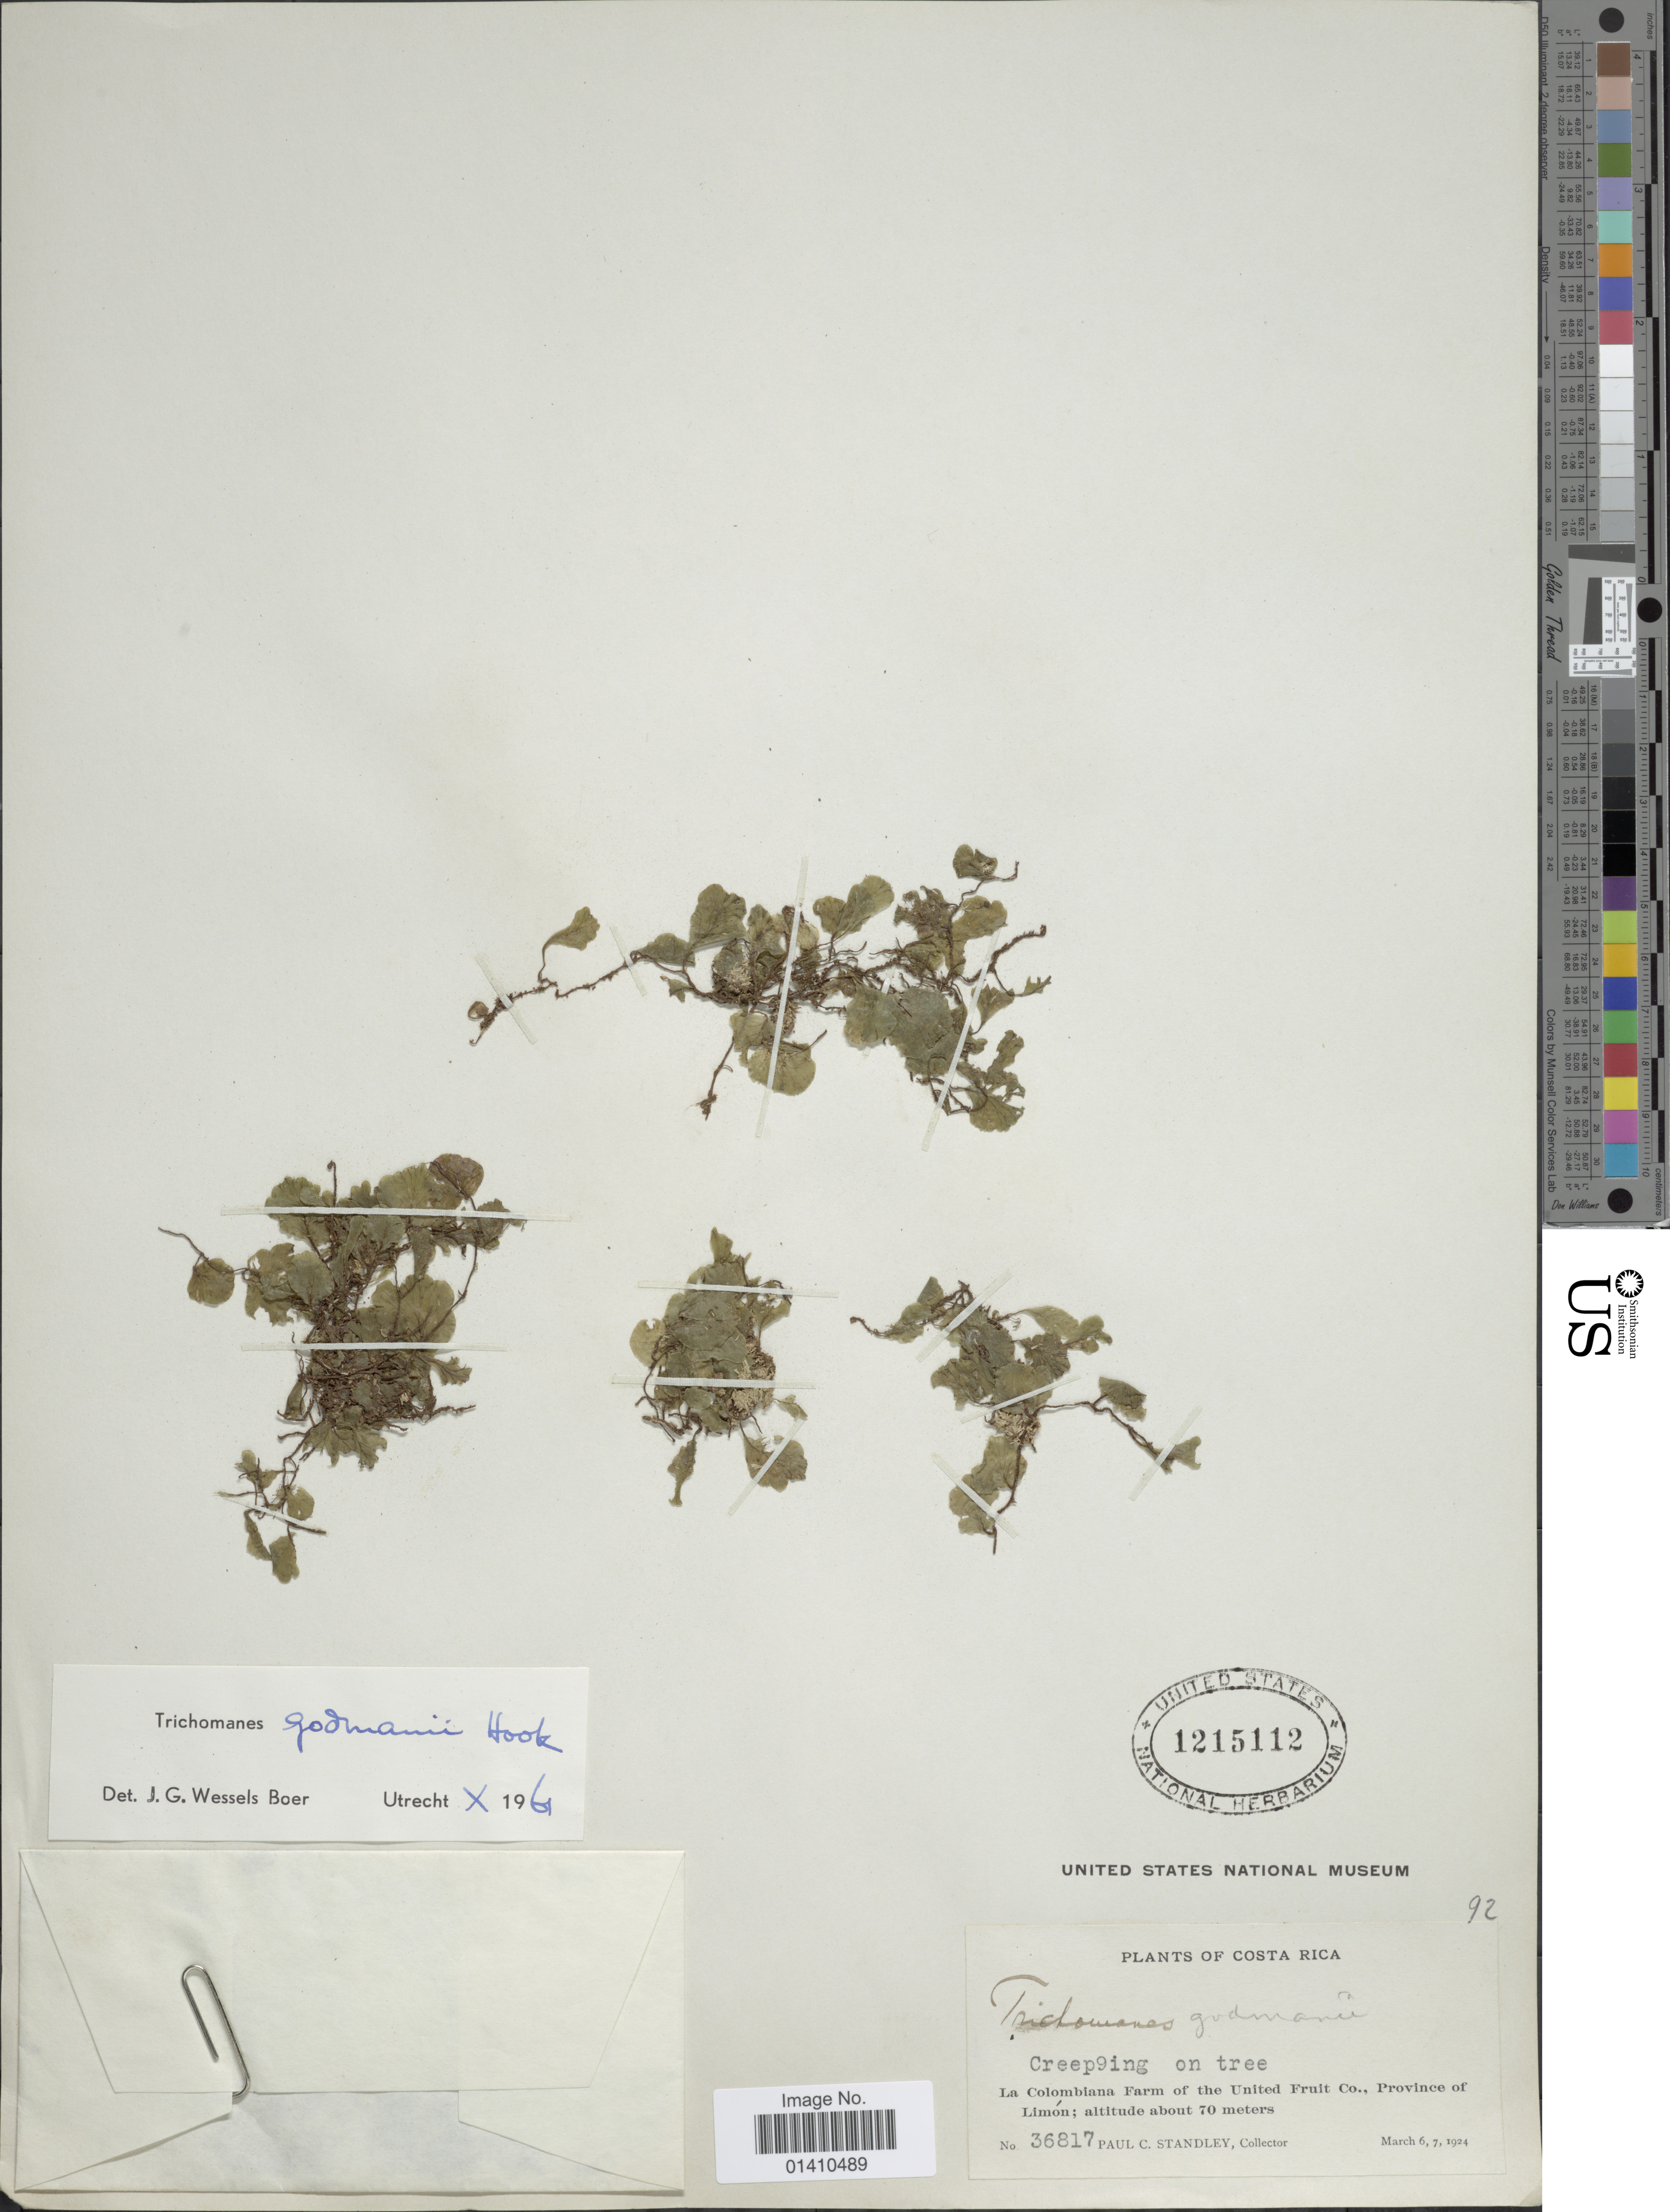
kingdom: Plantae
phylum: Tracheophyta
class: Polypodiopsida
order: Hymenophyllales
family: Hymenophyllaceae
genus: Didymoglossum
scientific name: Didymoglossum godmanii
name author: (Hook. ex Baker) Ebihara & Dubuisson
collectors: P. C. Standley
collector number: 36817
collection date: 1924-03-07/1924-06-03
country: Costa Rica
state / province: Limón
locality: La Colombiana Farm of the United Fruit Co.,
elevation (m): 70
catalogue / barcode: US 1215112